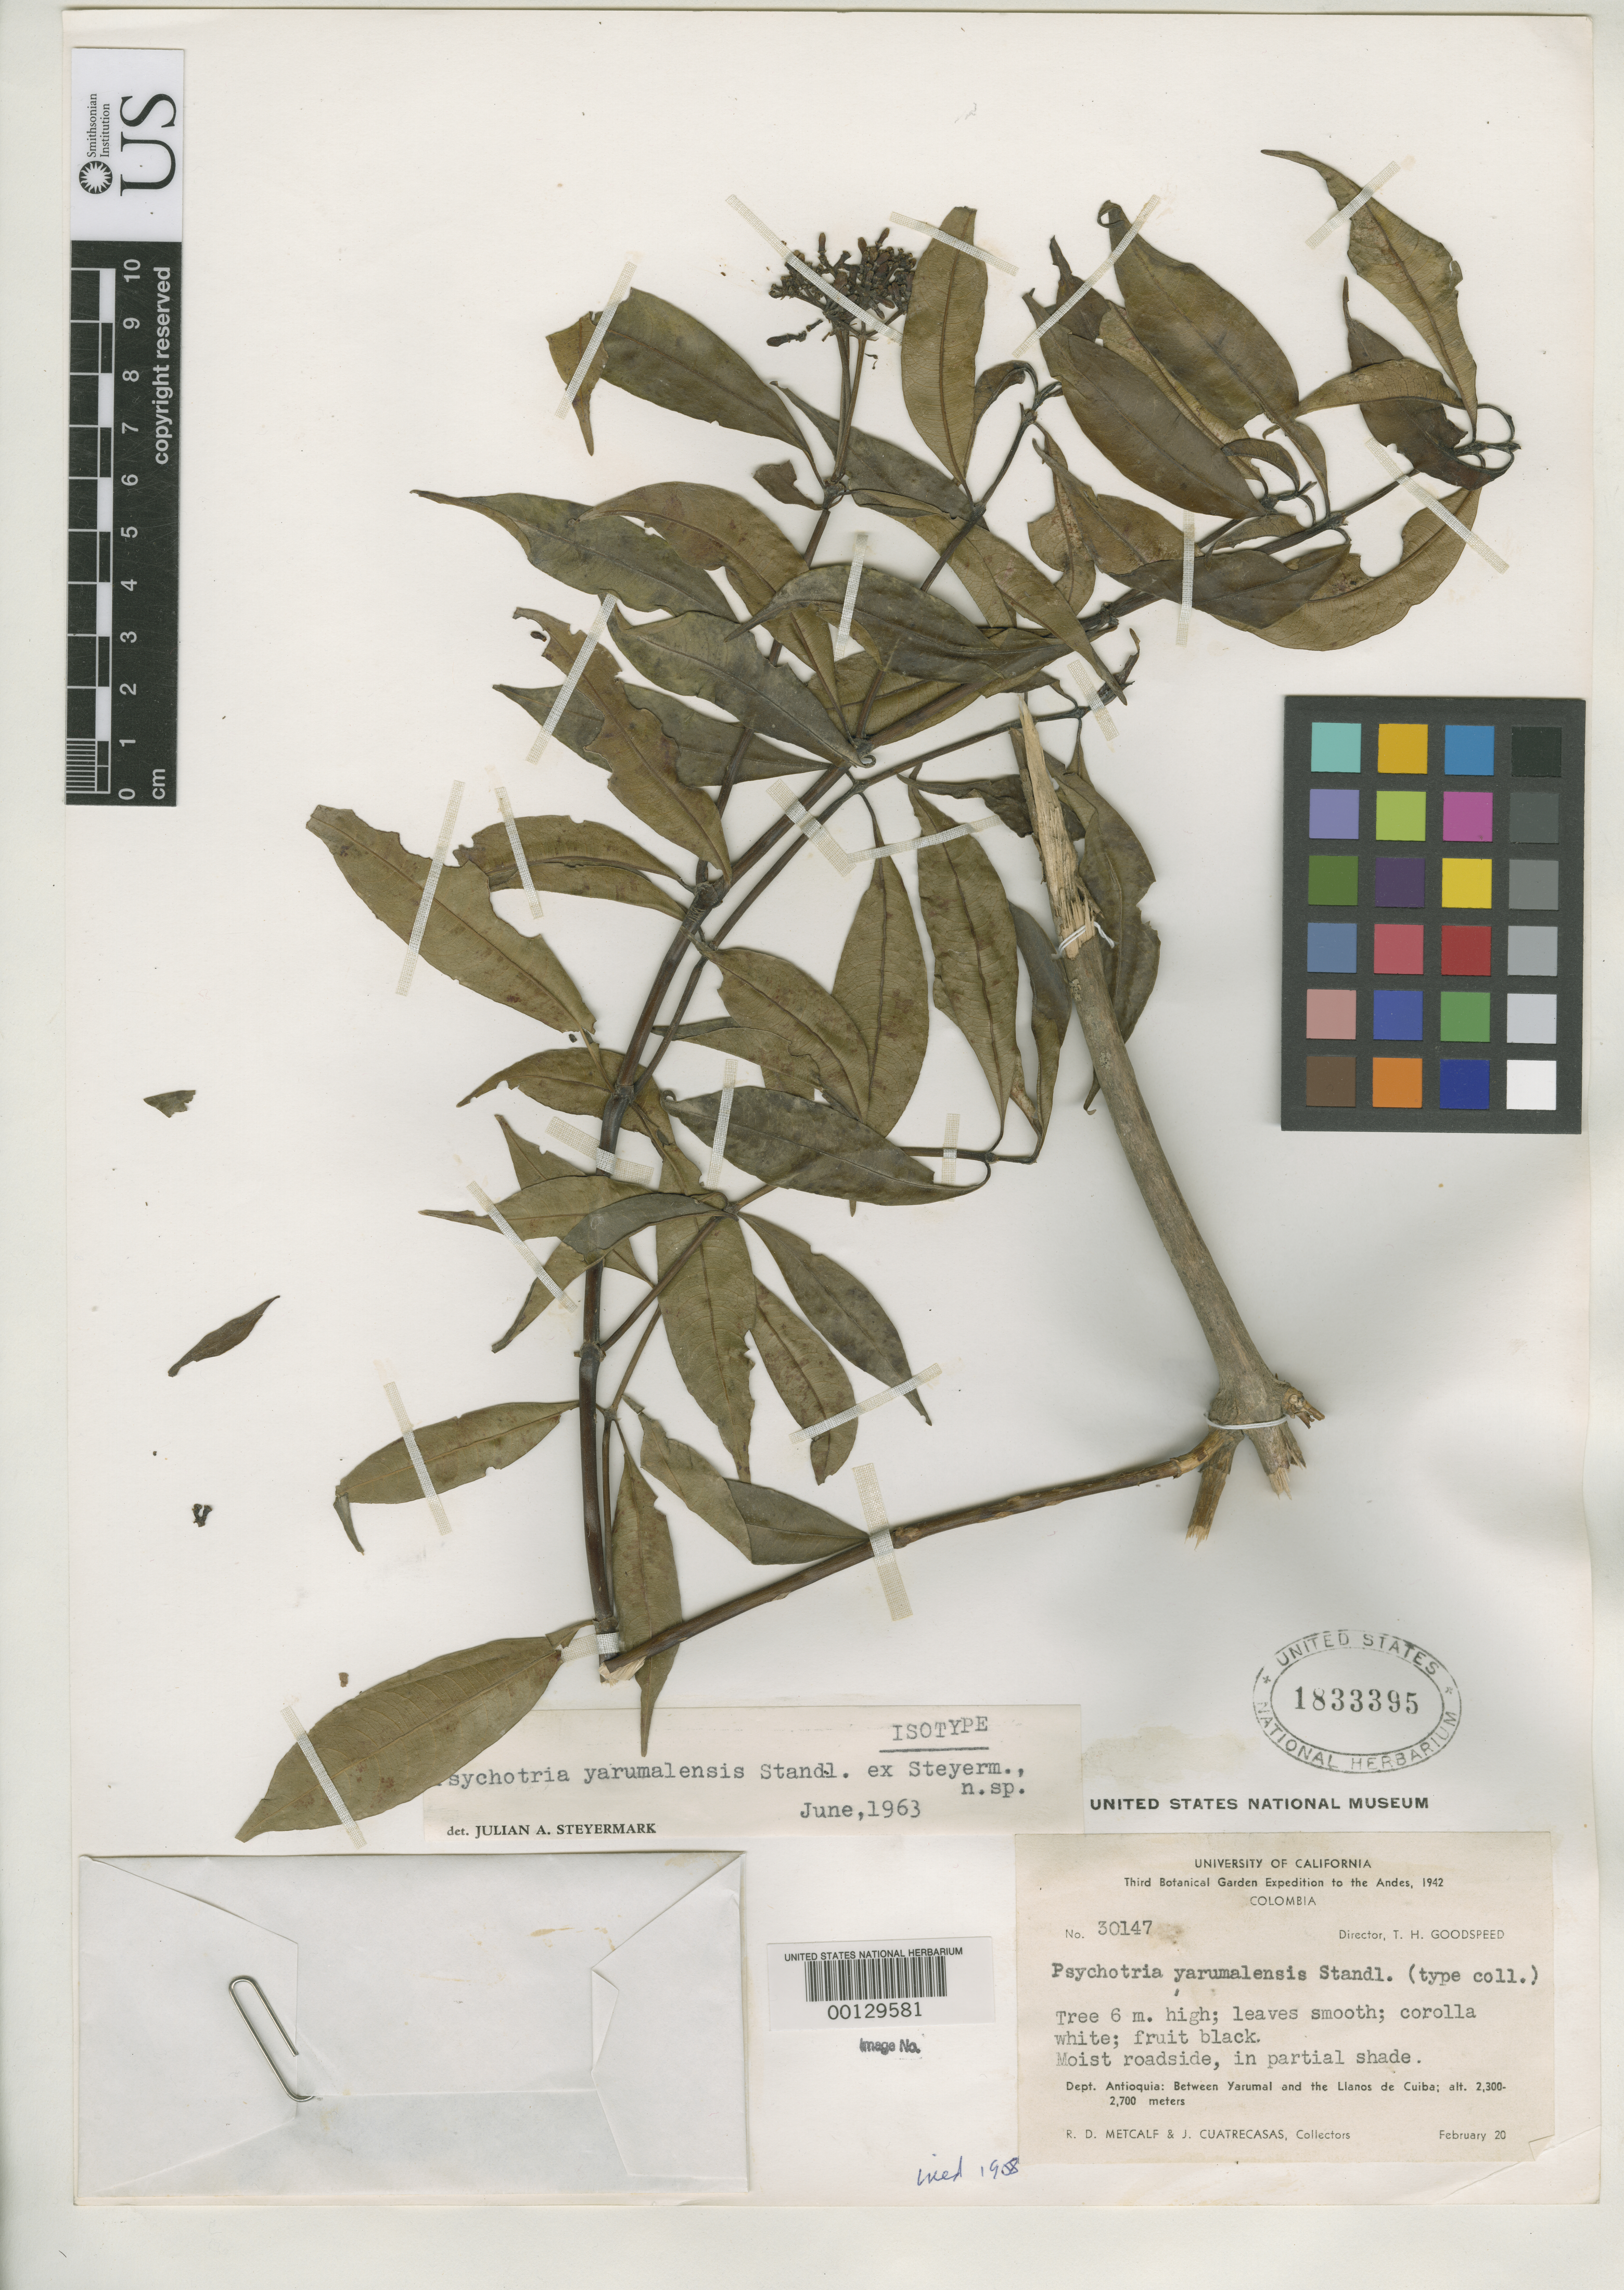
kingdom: Plantae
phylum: Tracheophyta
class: Magnoliopsida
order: Gentianales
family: Rubiaceae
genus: Psychotria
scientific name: Psychotria yarumalensis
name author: Standl. ex Steyerm.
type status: Isotype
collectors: R. D. Metcalf & J. Cuatrecasas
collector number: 30147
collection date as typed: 20 Feb 1942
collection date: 1942-02-20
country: Colombia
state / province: Antioquia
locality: Yarumal to Llanos de Cuiba.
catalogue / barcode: US 1833395